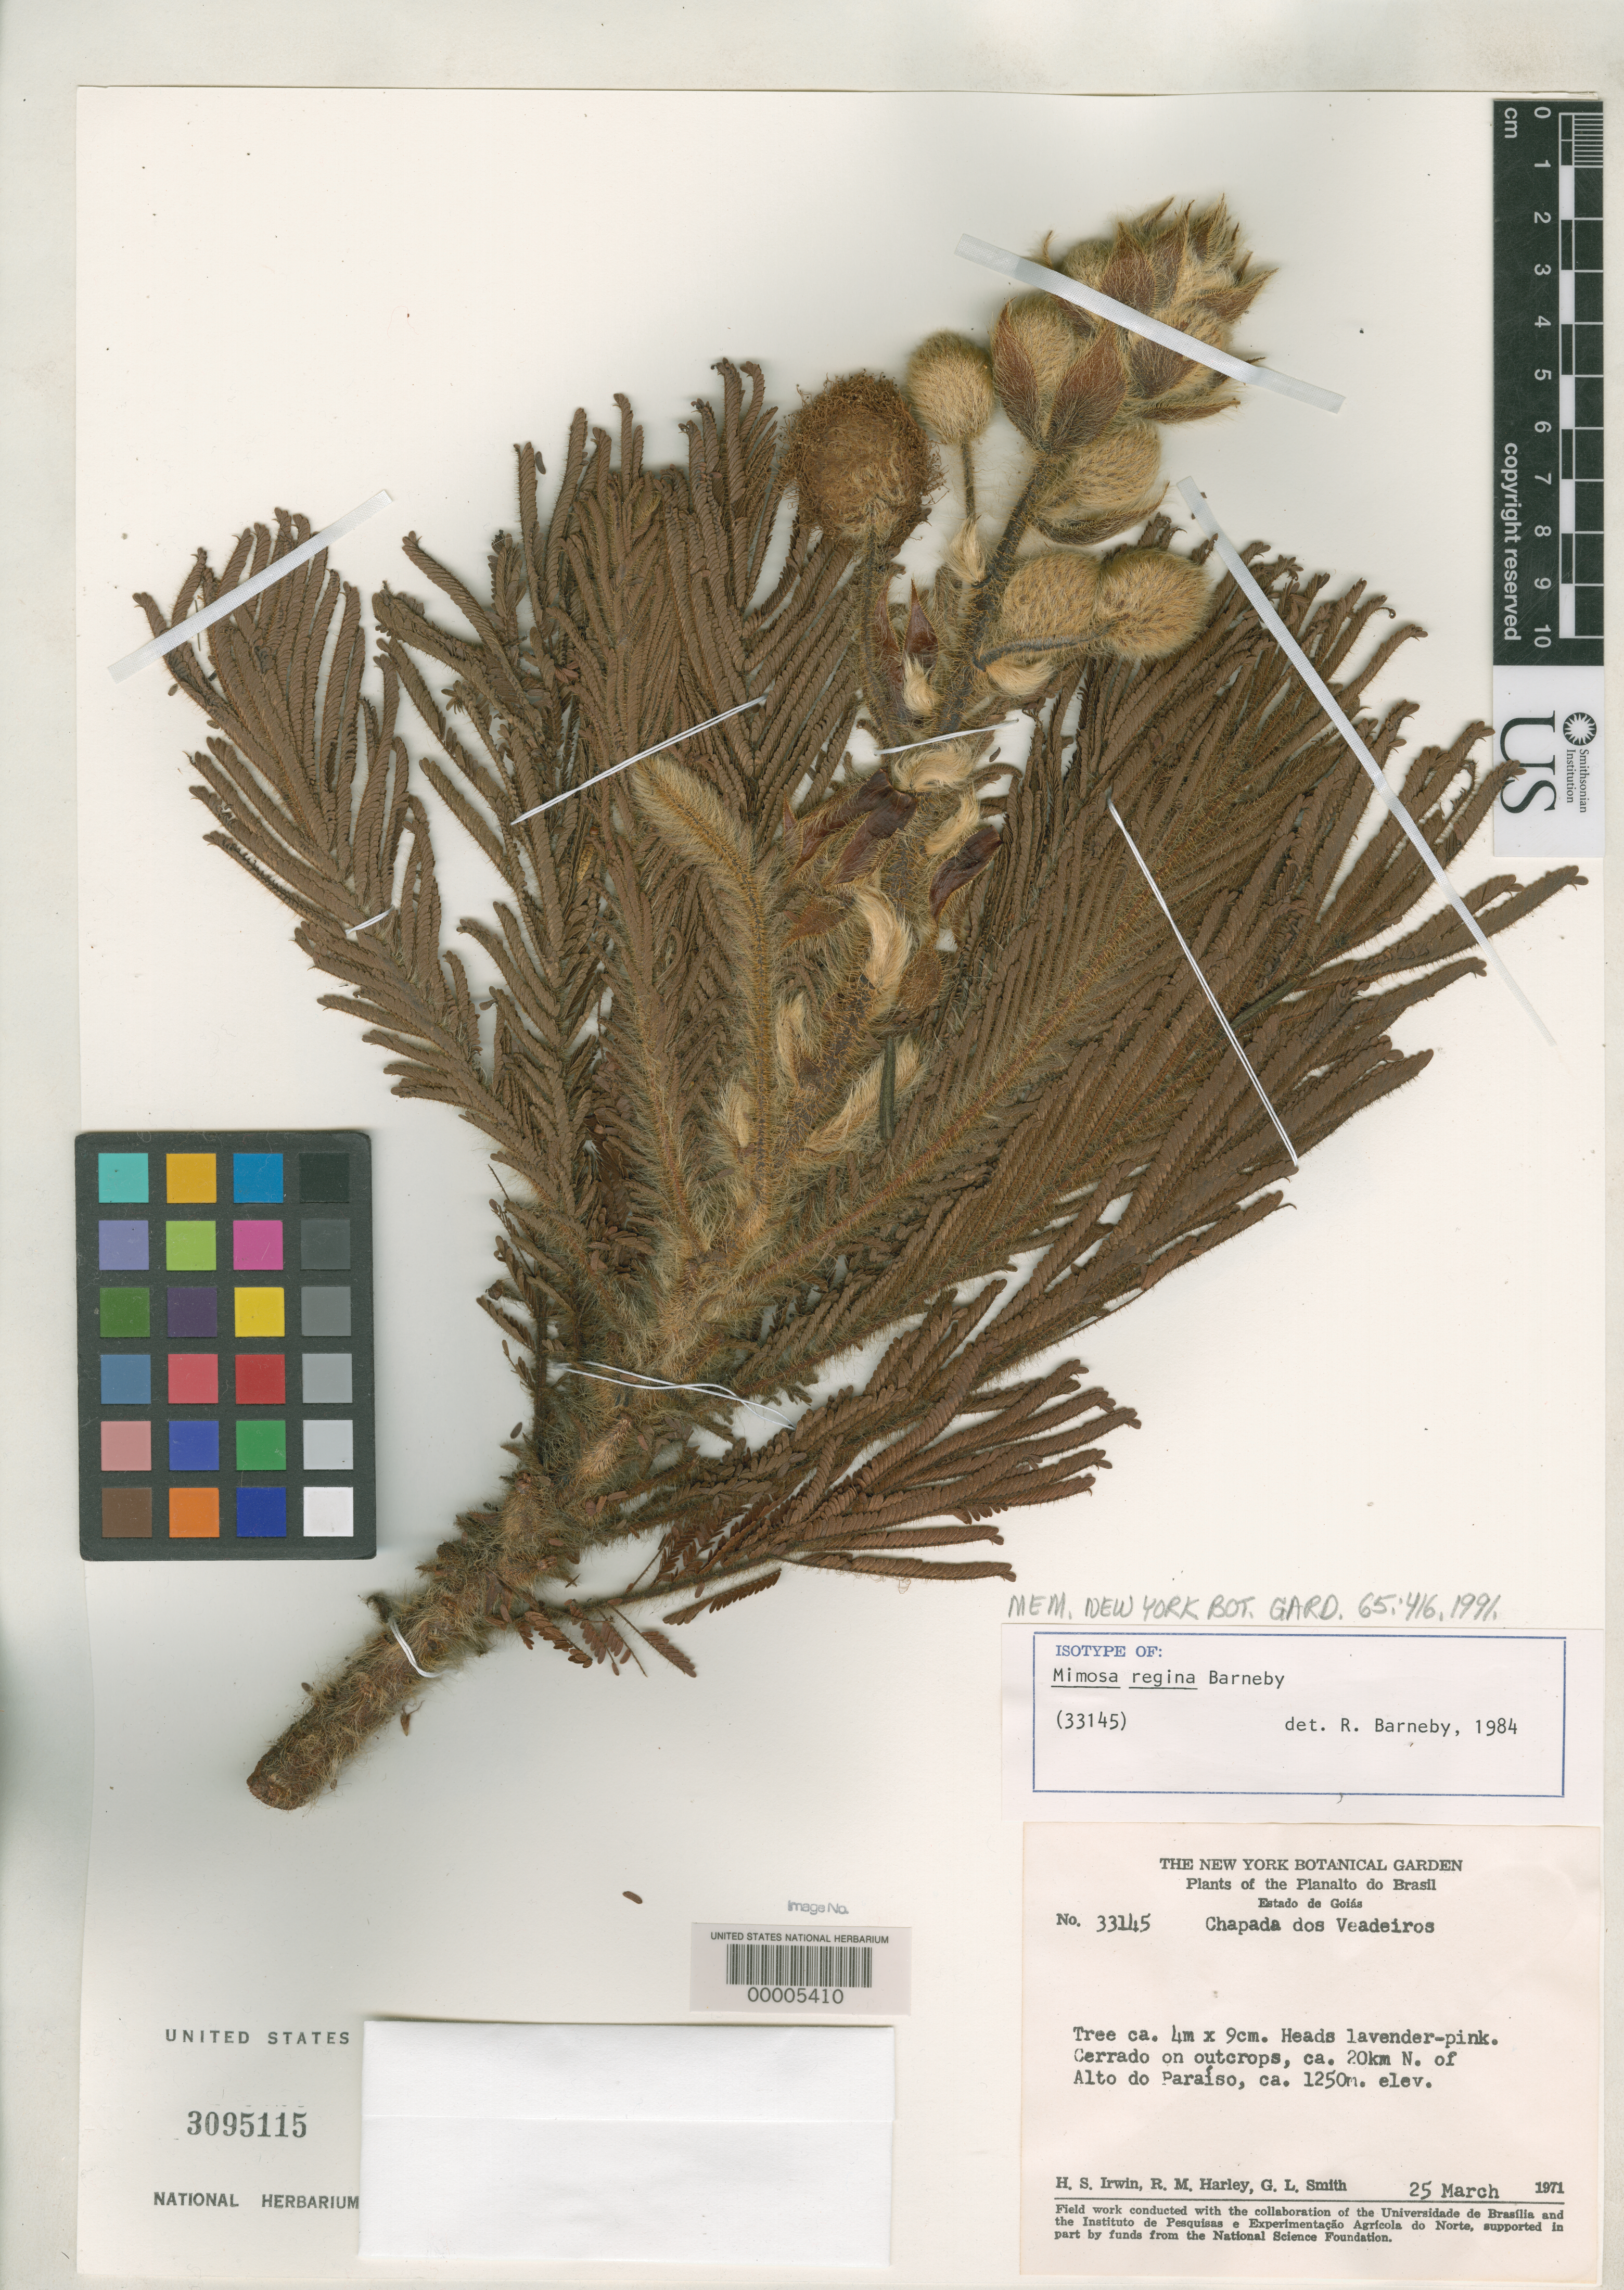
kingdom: Plantae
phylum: Tracheophyta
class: Magnoliopsida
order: Fabales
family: Fabaceae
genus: Mimosa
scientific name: Mimosa regina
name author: Barneby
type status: Isotype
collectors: H. Irwin, R. M. Harley & G. L. Smith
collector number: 33145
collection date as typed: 25 Mar 1971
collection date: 1971-03-25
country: Brazil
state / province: Goiás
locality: Chapada dos Veadeiros, ca. 20 km N of Alto do Paraiso.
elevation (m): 350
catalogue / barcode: US 3095115